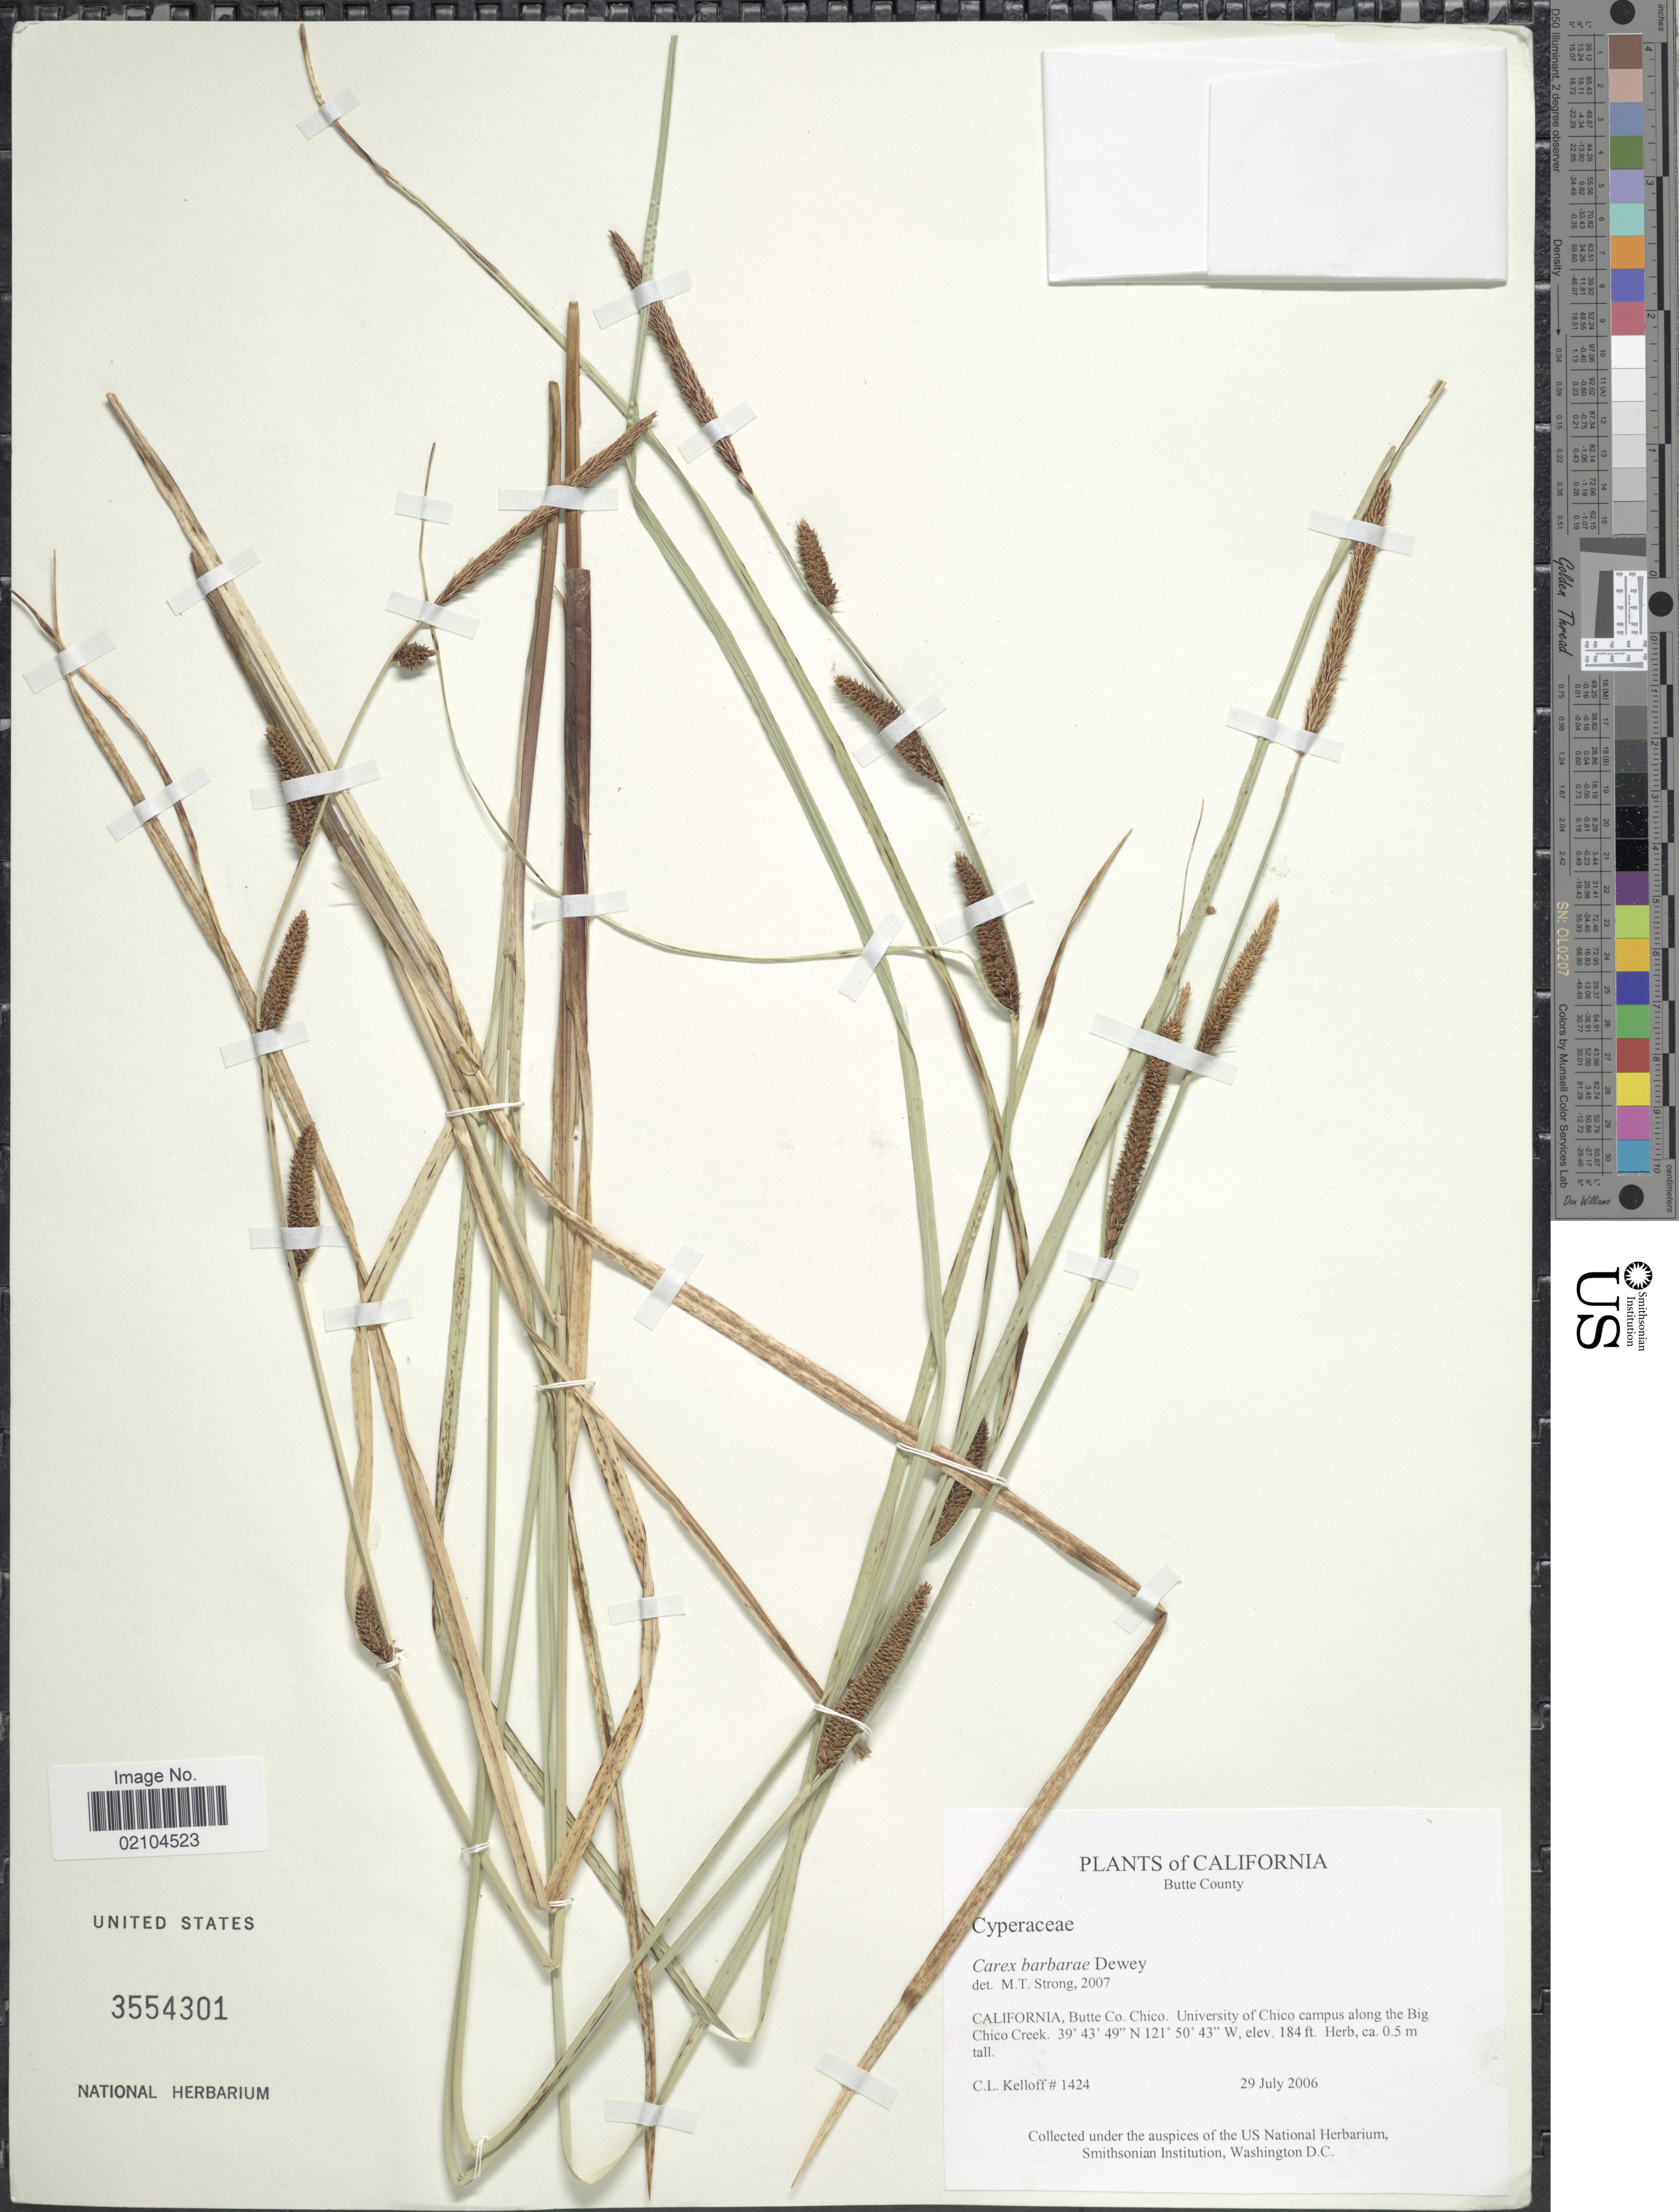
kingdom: Plantae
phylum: Tracheophyta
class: Liliopsida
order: Poales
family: Cyperaceae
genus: Carex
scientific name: Carex barbarae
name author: Dewey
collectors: C. L. Kelloff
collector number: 1424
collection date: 2006-07-29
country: United States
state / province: California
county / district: Butte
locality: Butte County, Chico, University of Chico campus along the Big Chico Creek.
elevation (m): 56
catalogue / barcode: US 3554301